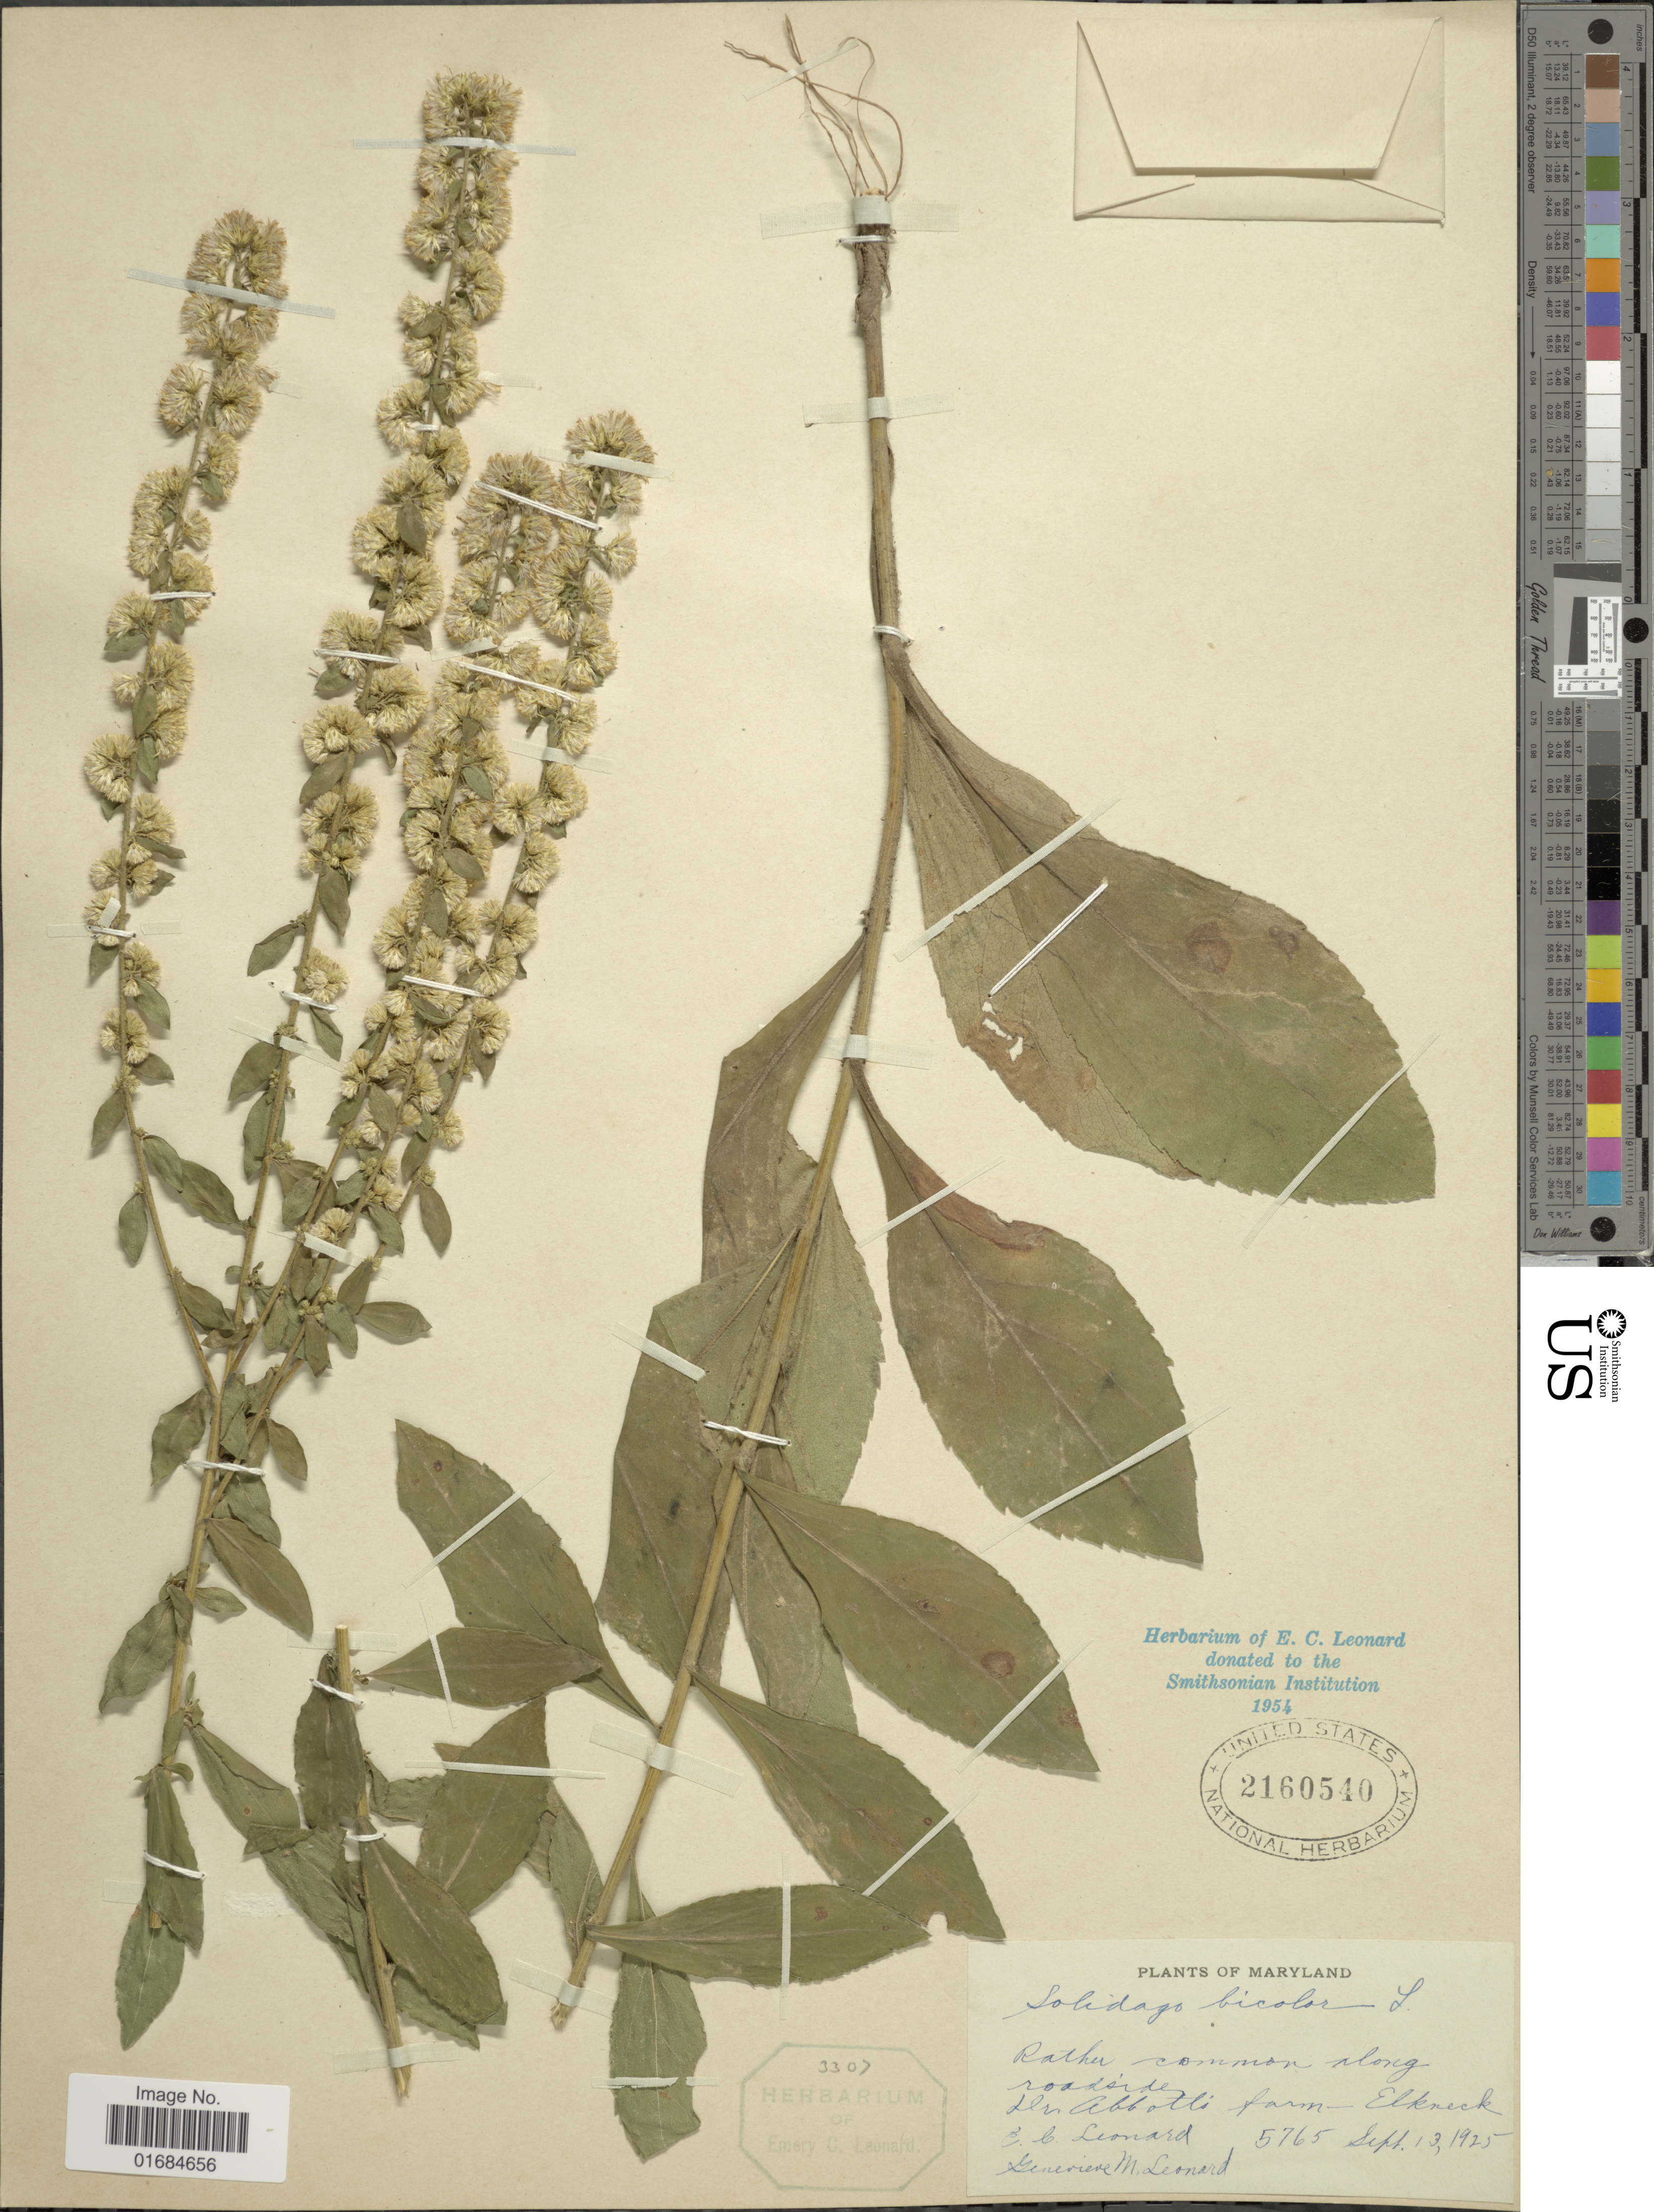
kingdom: Plantae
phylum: Tracheophyta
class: Magnoliopsida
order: Asterales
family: Asteraceae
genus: Solidago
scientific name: Solidago bicolor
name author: L.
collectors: E. C. Leonard & G. M. Leonard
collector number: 5765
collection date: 1925-09-13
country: United States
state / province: Maryland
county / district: Cecil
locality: Dr, W.L. Abbott's farm - Elk neck.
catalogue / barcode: US 2160540